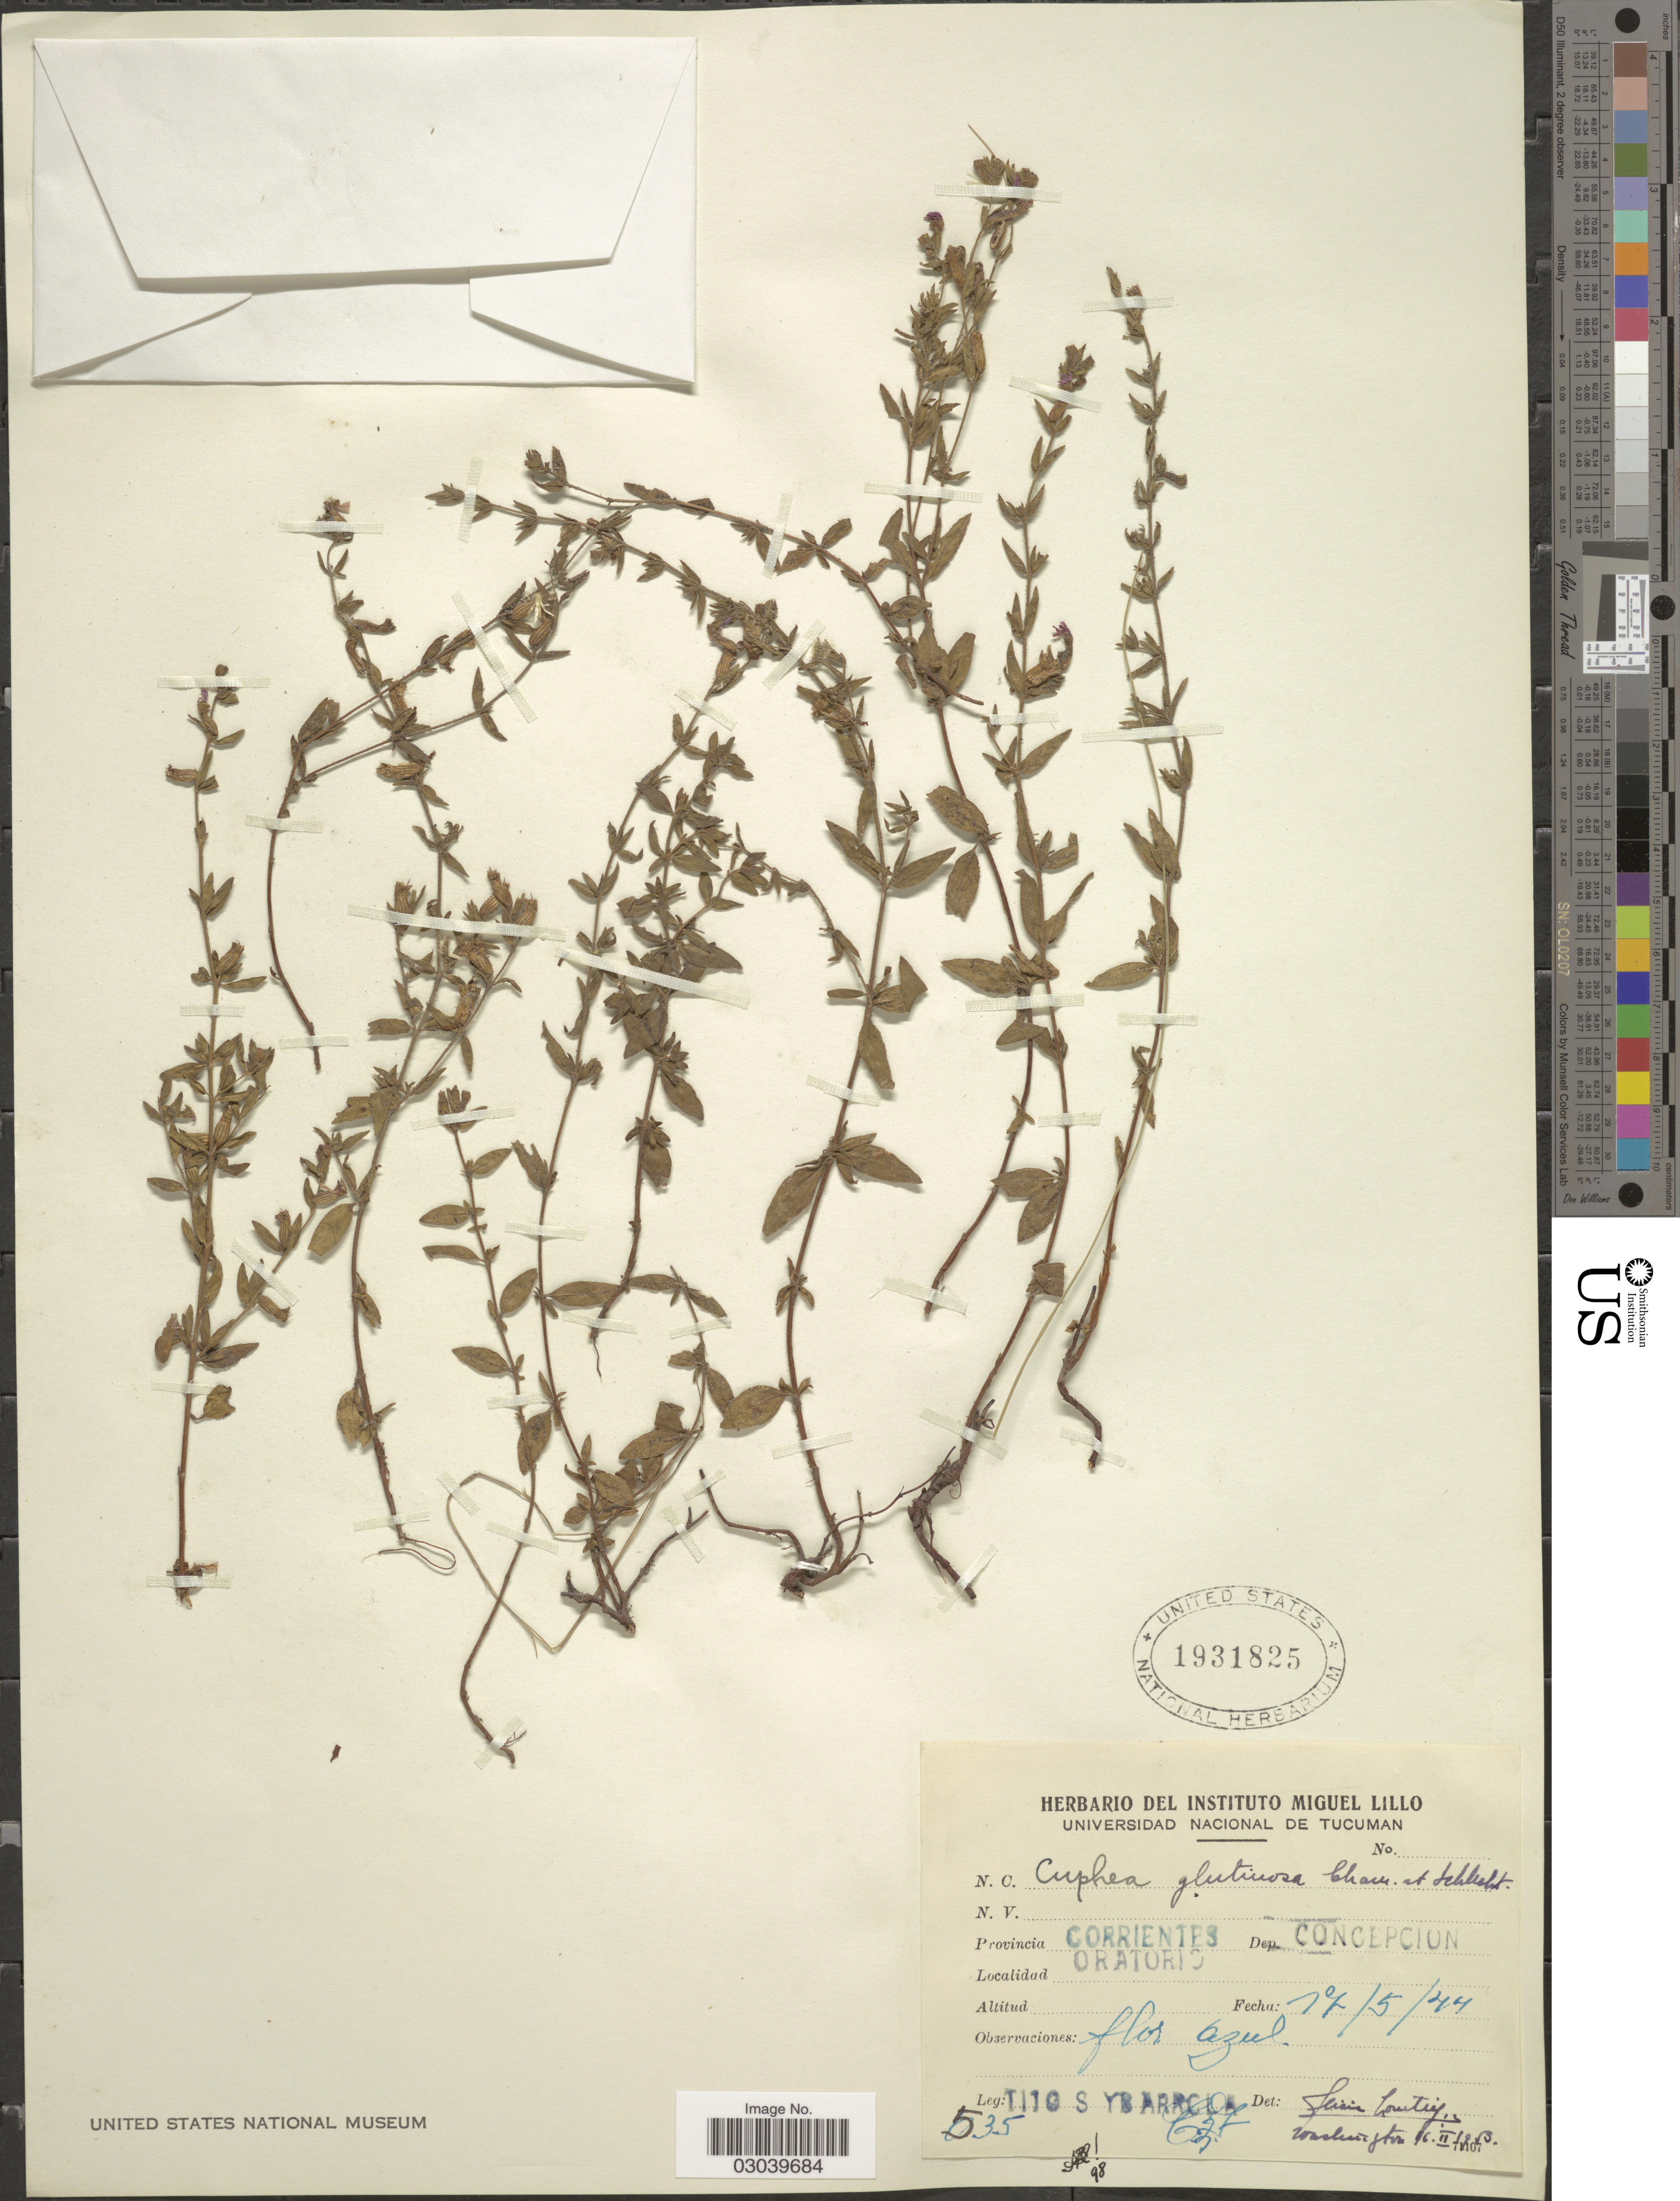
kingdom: Plantae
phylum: Tracheophyta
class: Magnoliopsida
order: Myrtales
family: Lythraceae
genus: Cuphea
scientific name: Cuphea glutinosa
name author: Cham. & Schltdl.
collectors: T. Ybarrola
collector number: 535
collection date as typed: Transcribed d/m/y: 17/5/44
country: Argentina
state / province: Corrientes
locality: Dep. Concepcion. Oratorio.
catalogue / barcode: US 1931825